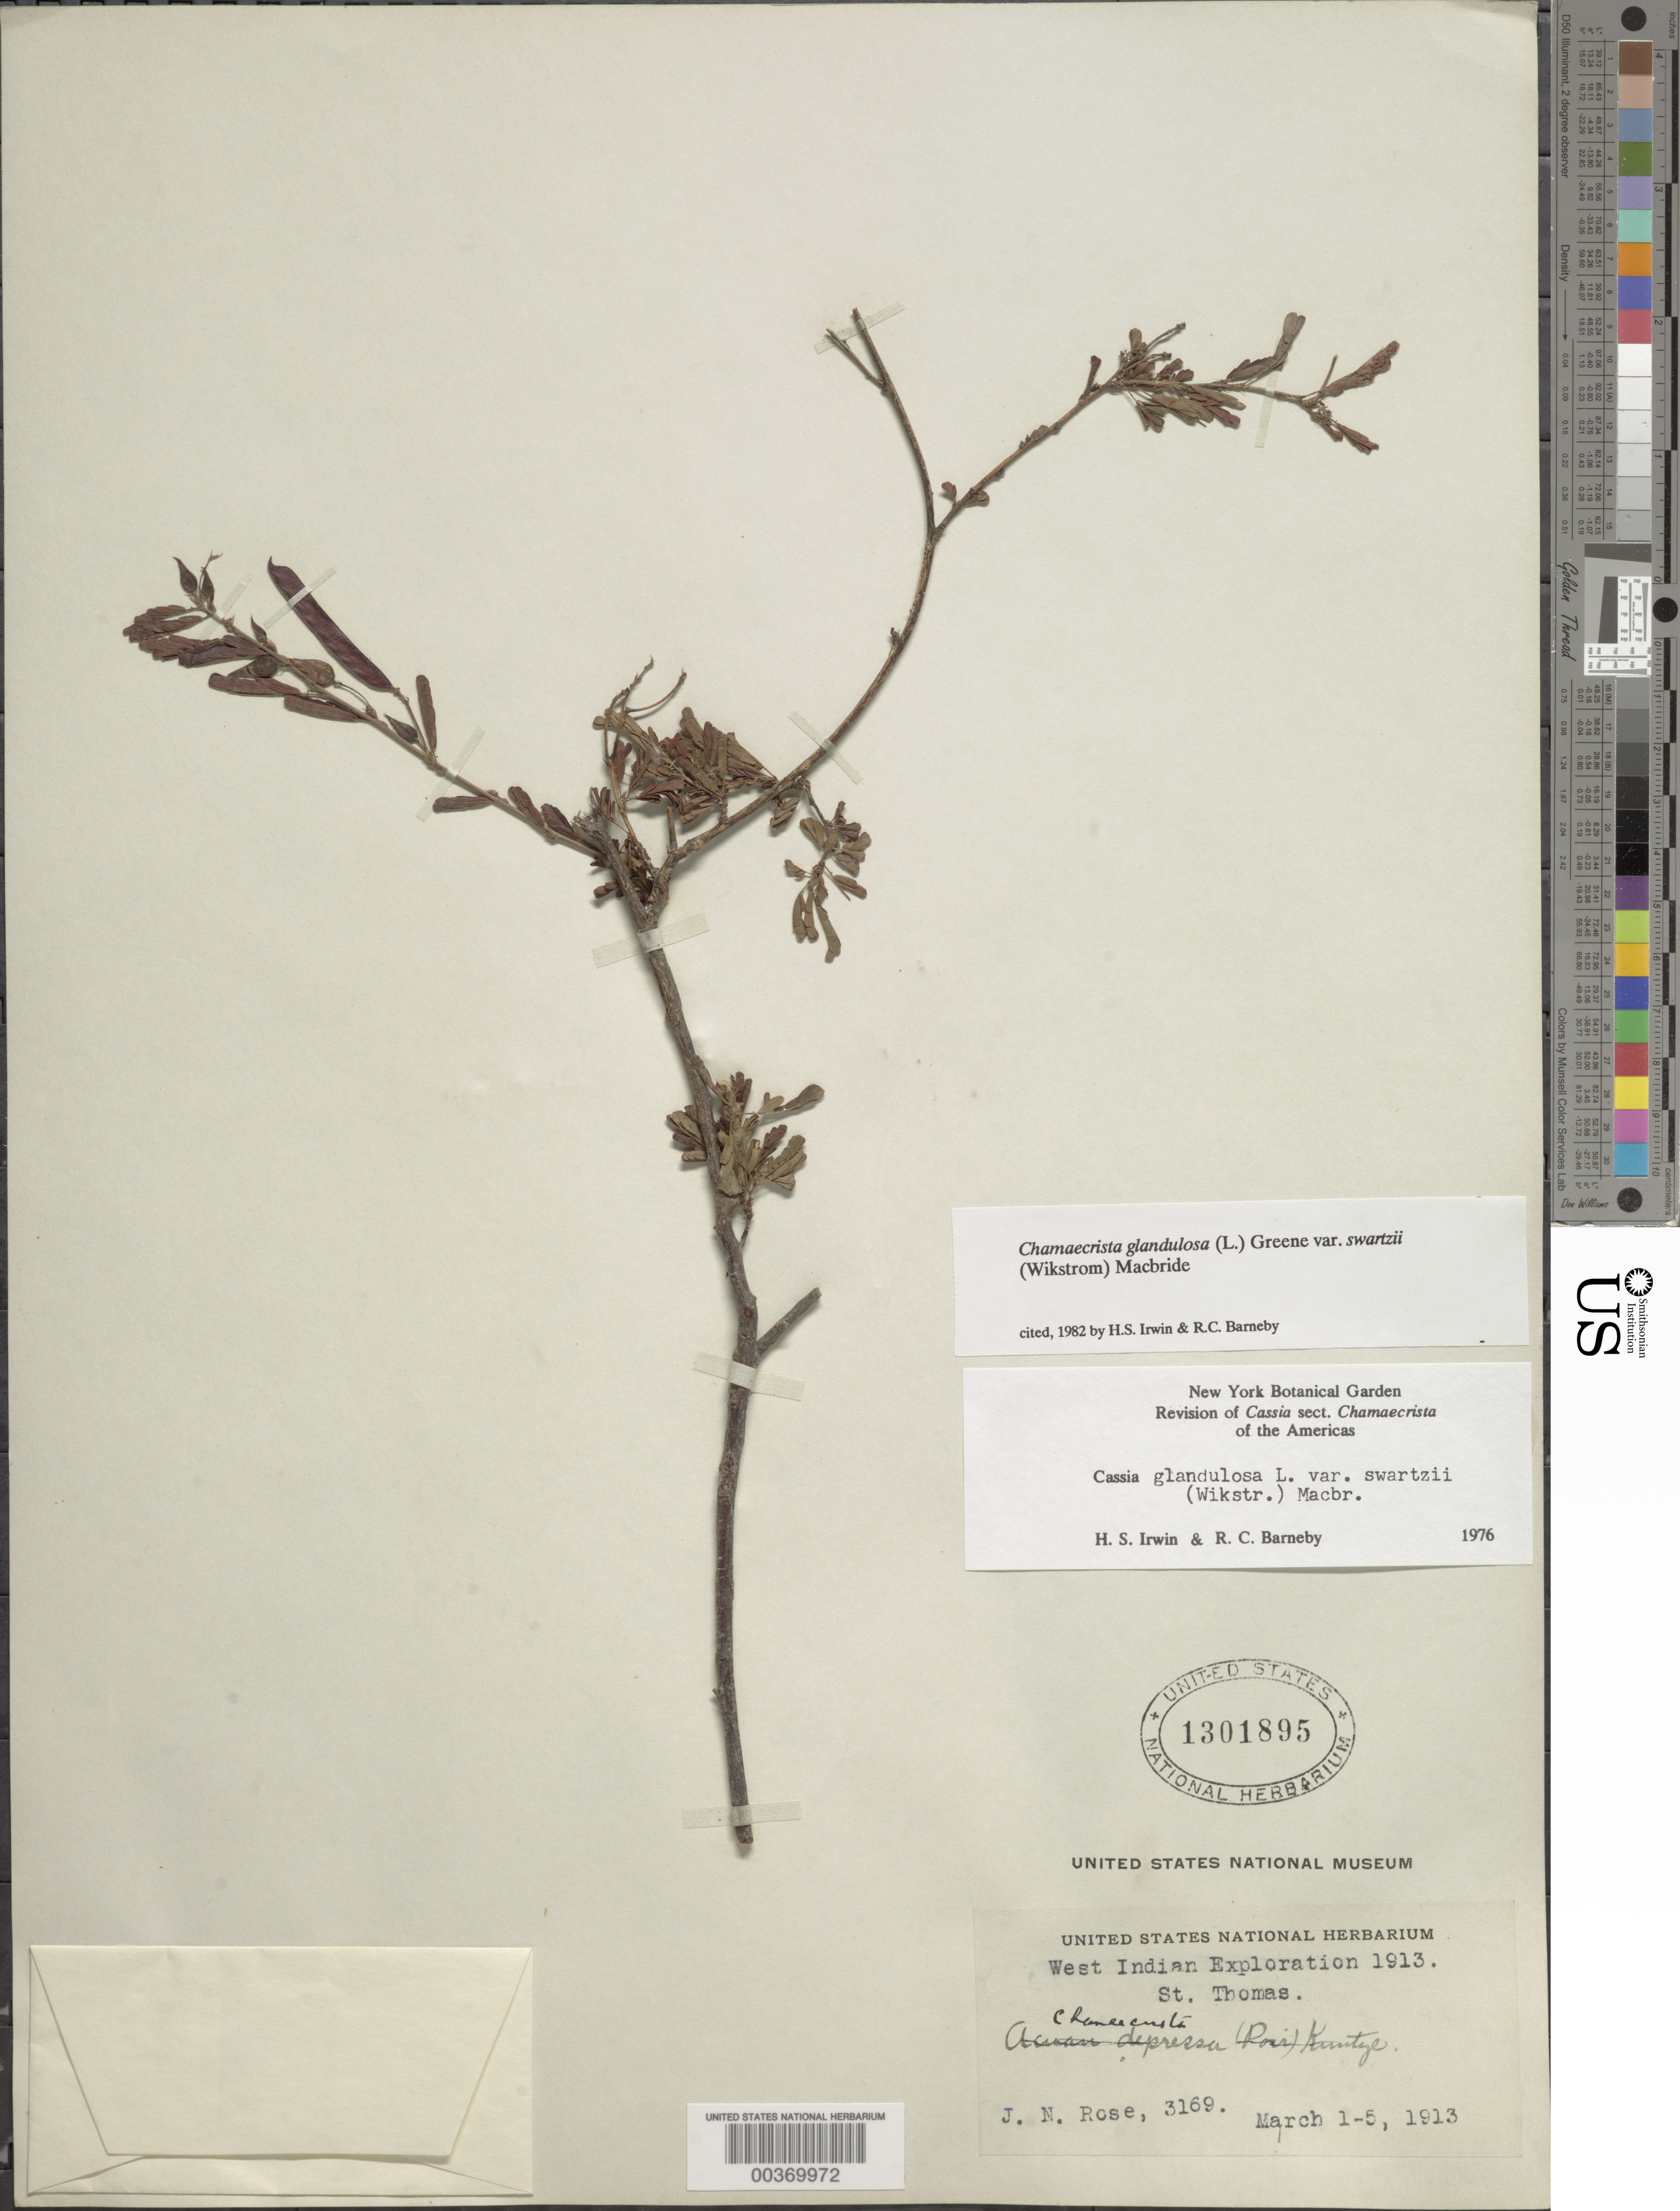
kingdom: Plantae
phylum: Tracheophyta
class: Magnoliopsida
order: Fabales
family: Fabaceae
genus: Chamaecrista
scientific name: Chamaecrista glandulosa var. swartzii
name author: (Wikstr.) H.S. Irwin & Barneby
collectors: J. N. Rose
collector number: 3169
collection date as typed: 01 Mar 1913 to 05 Mar 1913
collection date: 1913-03-01/1913-03-05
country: U.S. Virgin Islands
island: St. Thomas Island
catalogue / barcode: US 1301895